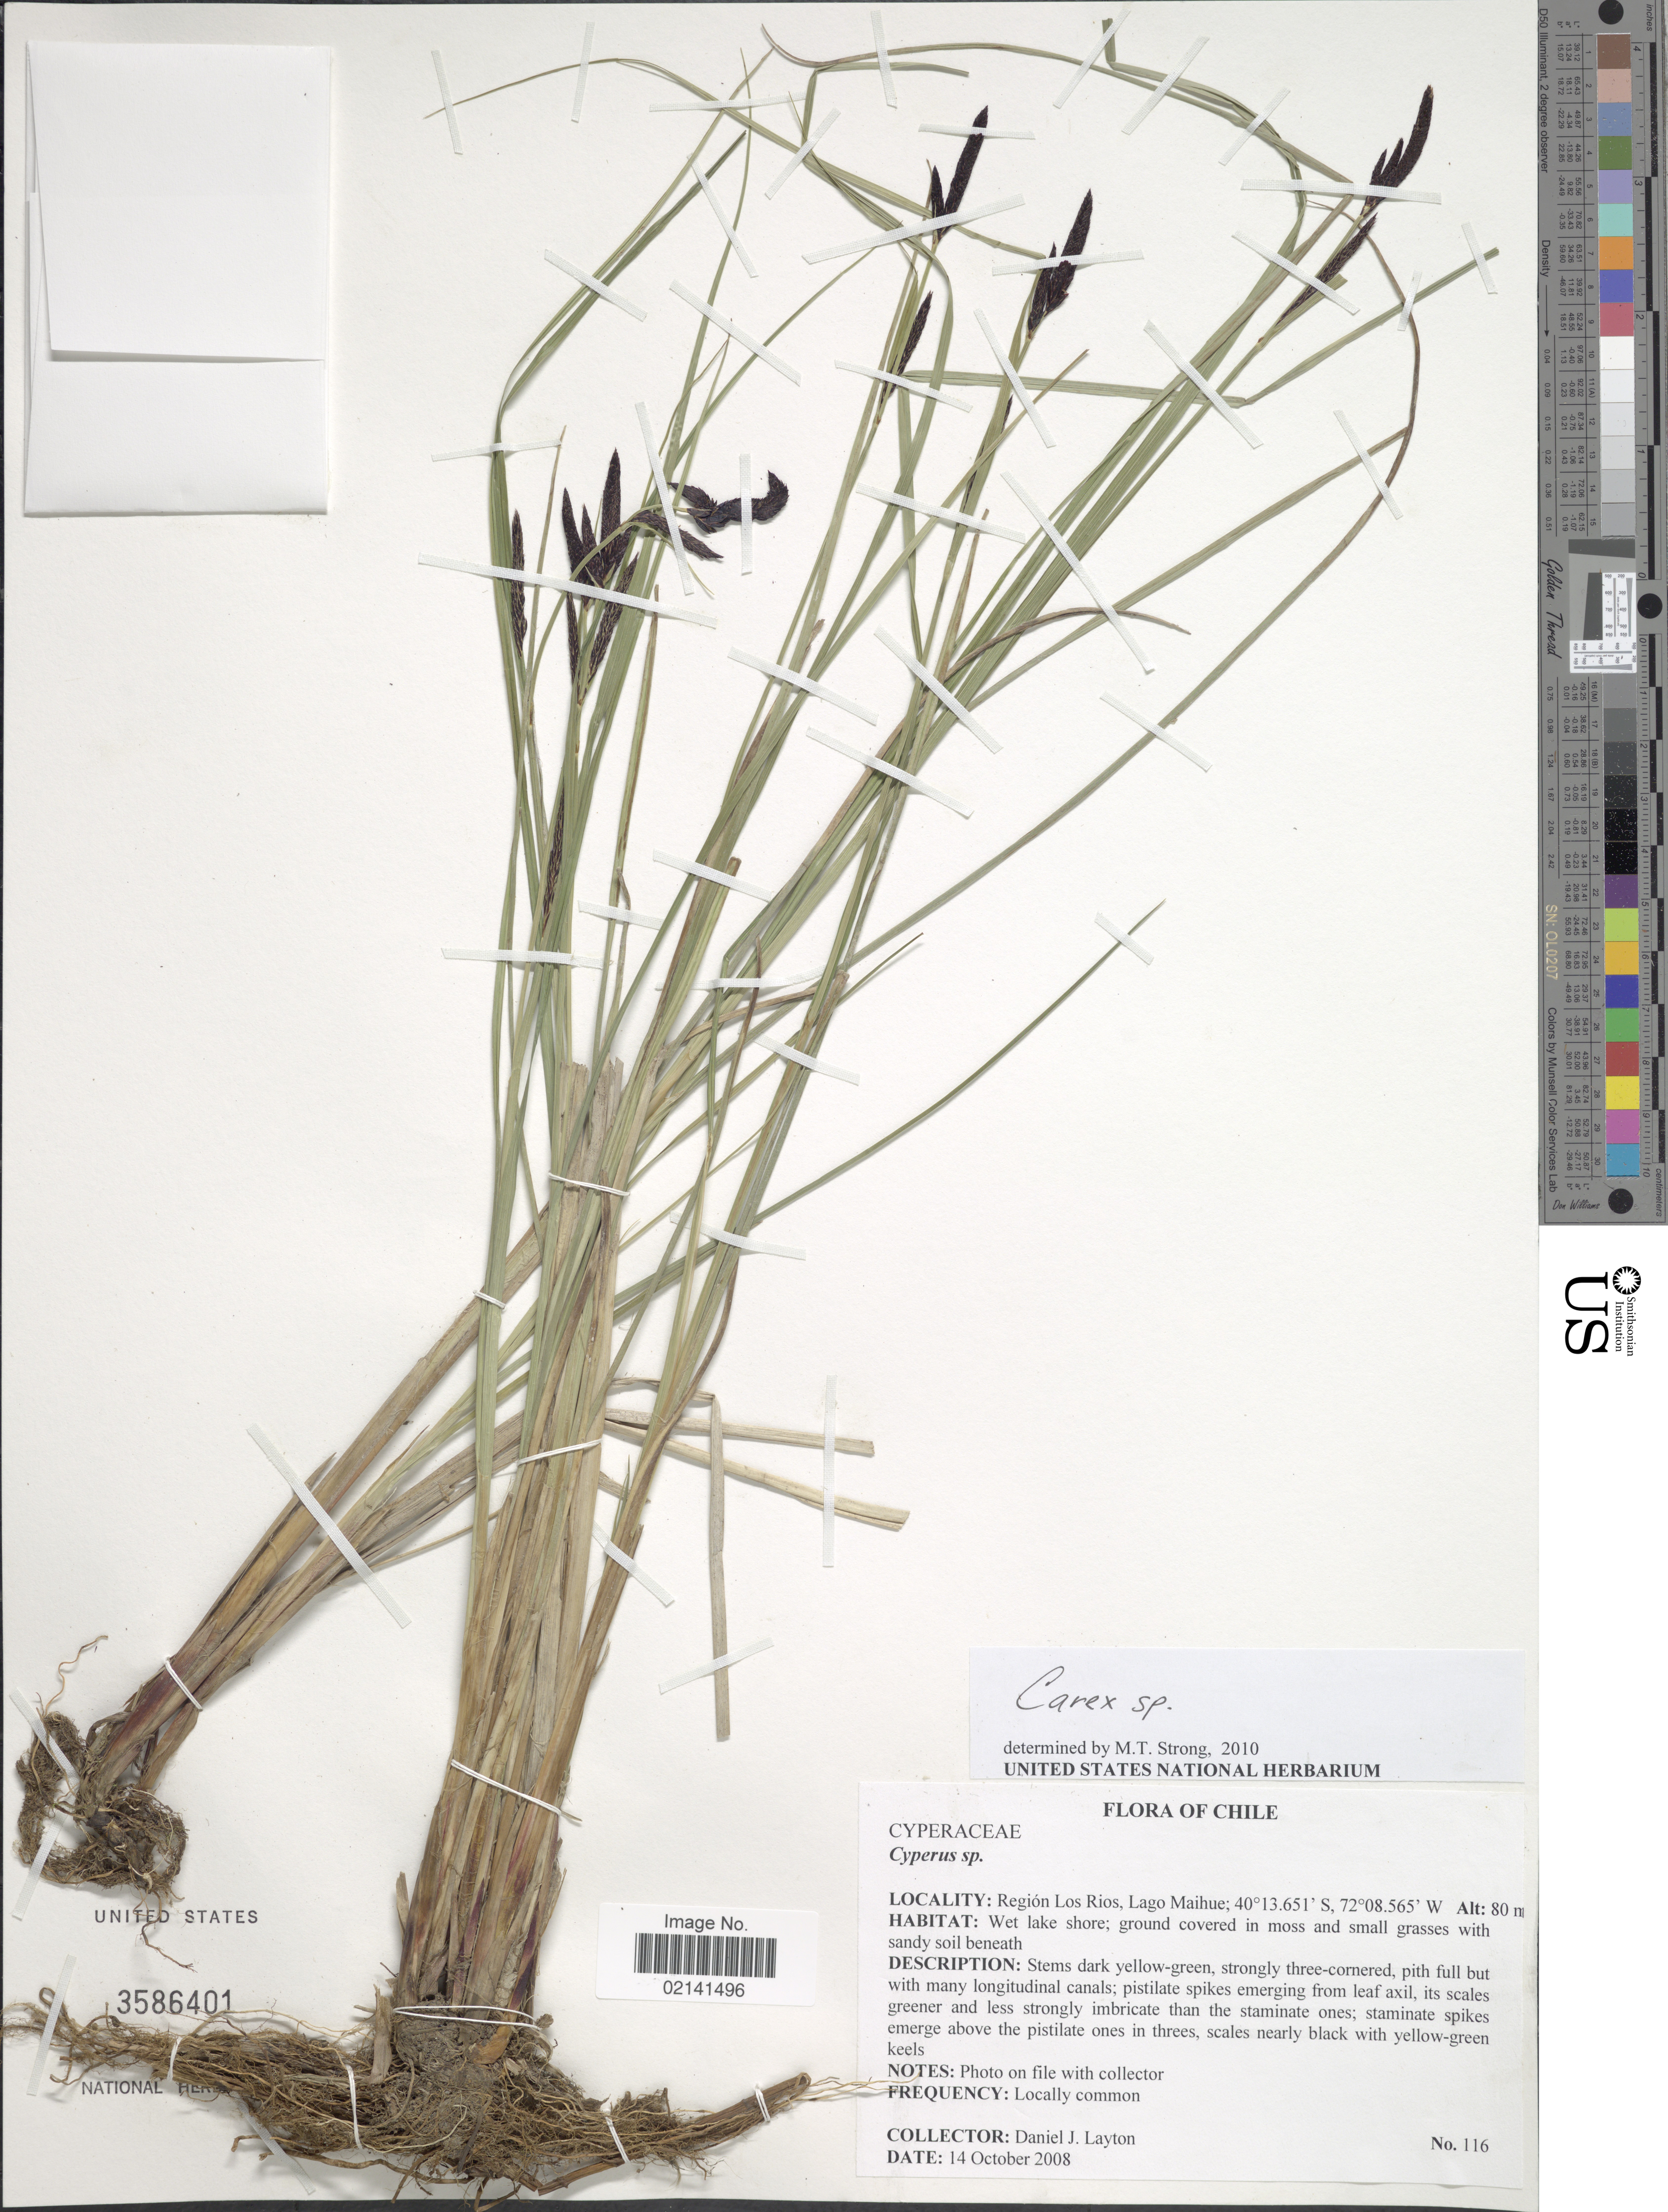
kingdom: Plantae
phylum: Tracheophyta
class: Liliopsida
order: Poales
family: Cyperaceae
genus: Carex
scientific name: Carex hookeri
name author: Kunth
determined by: Jiménez-Mejías, P.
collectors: D. J. Layton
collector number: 116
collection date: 2008-10-14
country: Ecuador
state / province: Los Ríos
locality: Region Los Rios, Lago Mailhue.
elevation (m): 80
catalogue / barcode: US 3586401